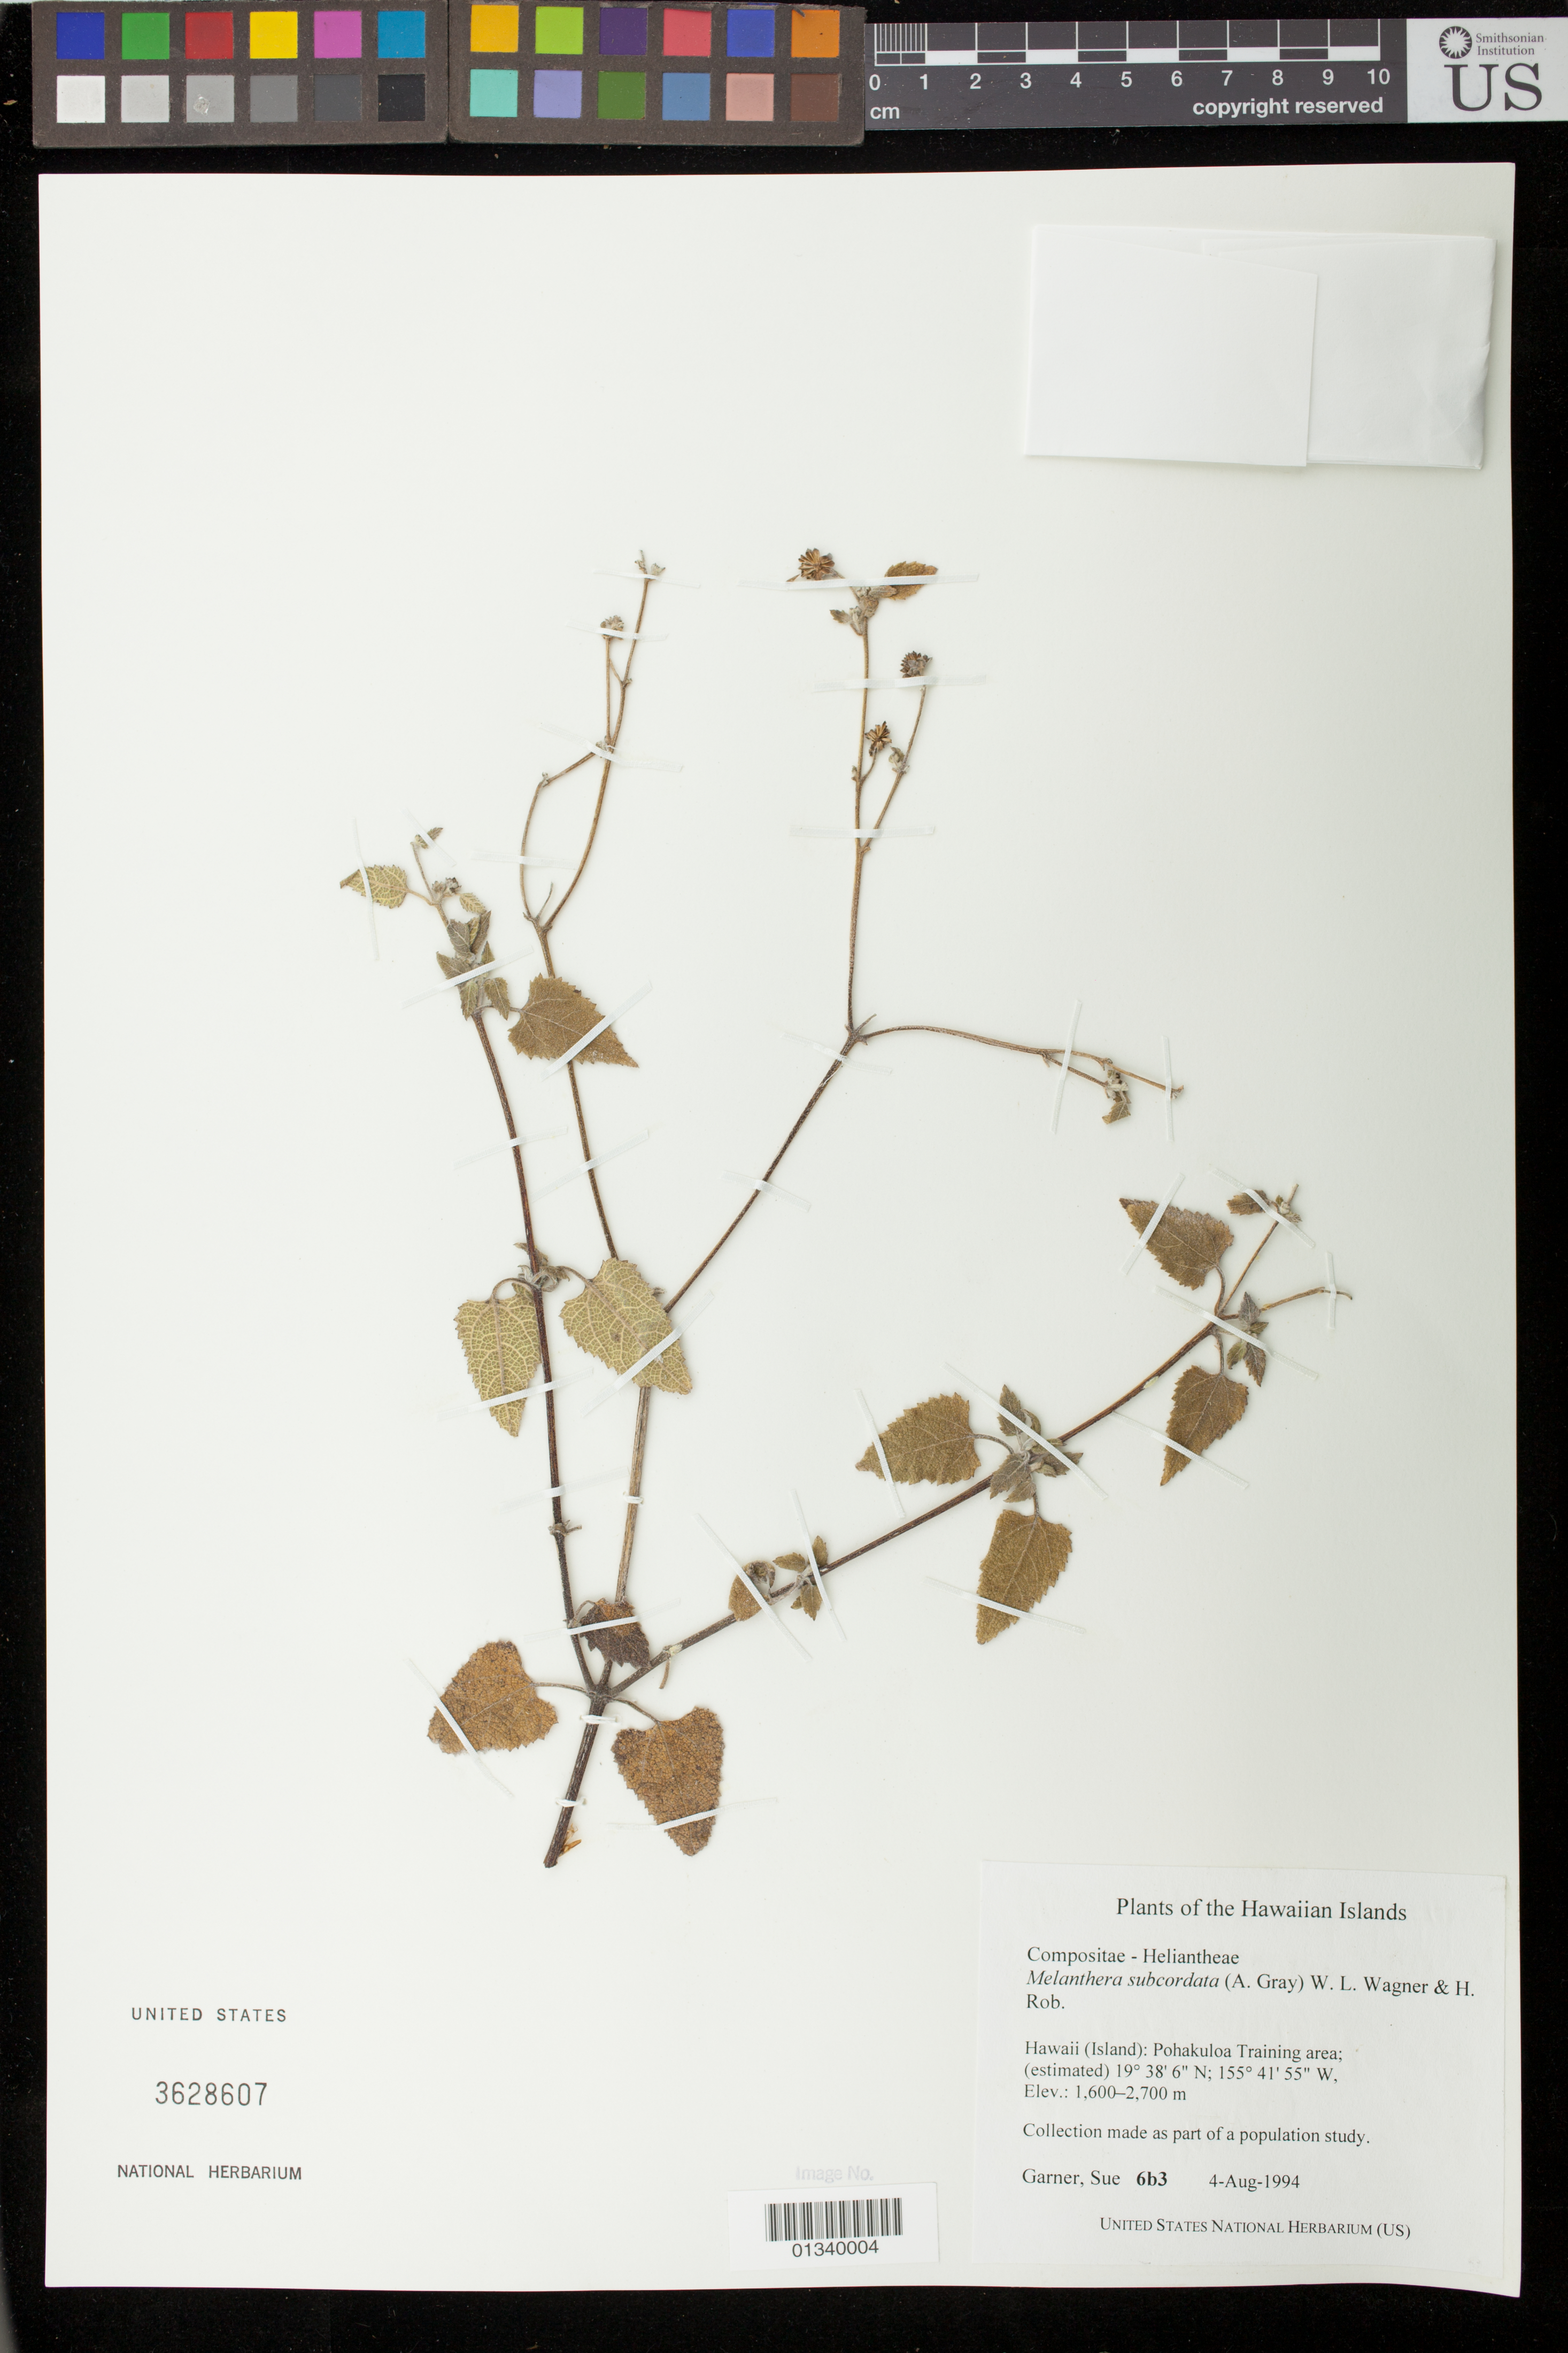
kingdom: Plantae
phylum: Tracheophyta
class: Magnoliopsida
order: Asterales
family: Asteraceae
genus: Wollastonia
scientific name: Wollastonia subcordata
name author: (A. Gray) Orchard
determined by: Wagner, W. L., (BOT), Smithsonian Institution - National Museum of Natural History (UNITED STATES)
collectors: S. Garner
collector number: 6b3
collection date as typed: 4 August 1994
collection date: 1994-08-04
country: United States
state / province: Hawaii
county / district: Hawaii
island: Hawaii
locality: Pohakuloa Training area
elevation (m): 1600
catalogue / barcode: US 3628607